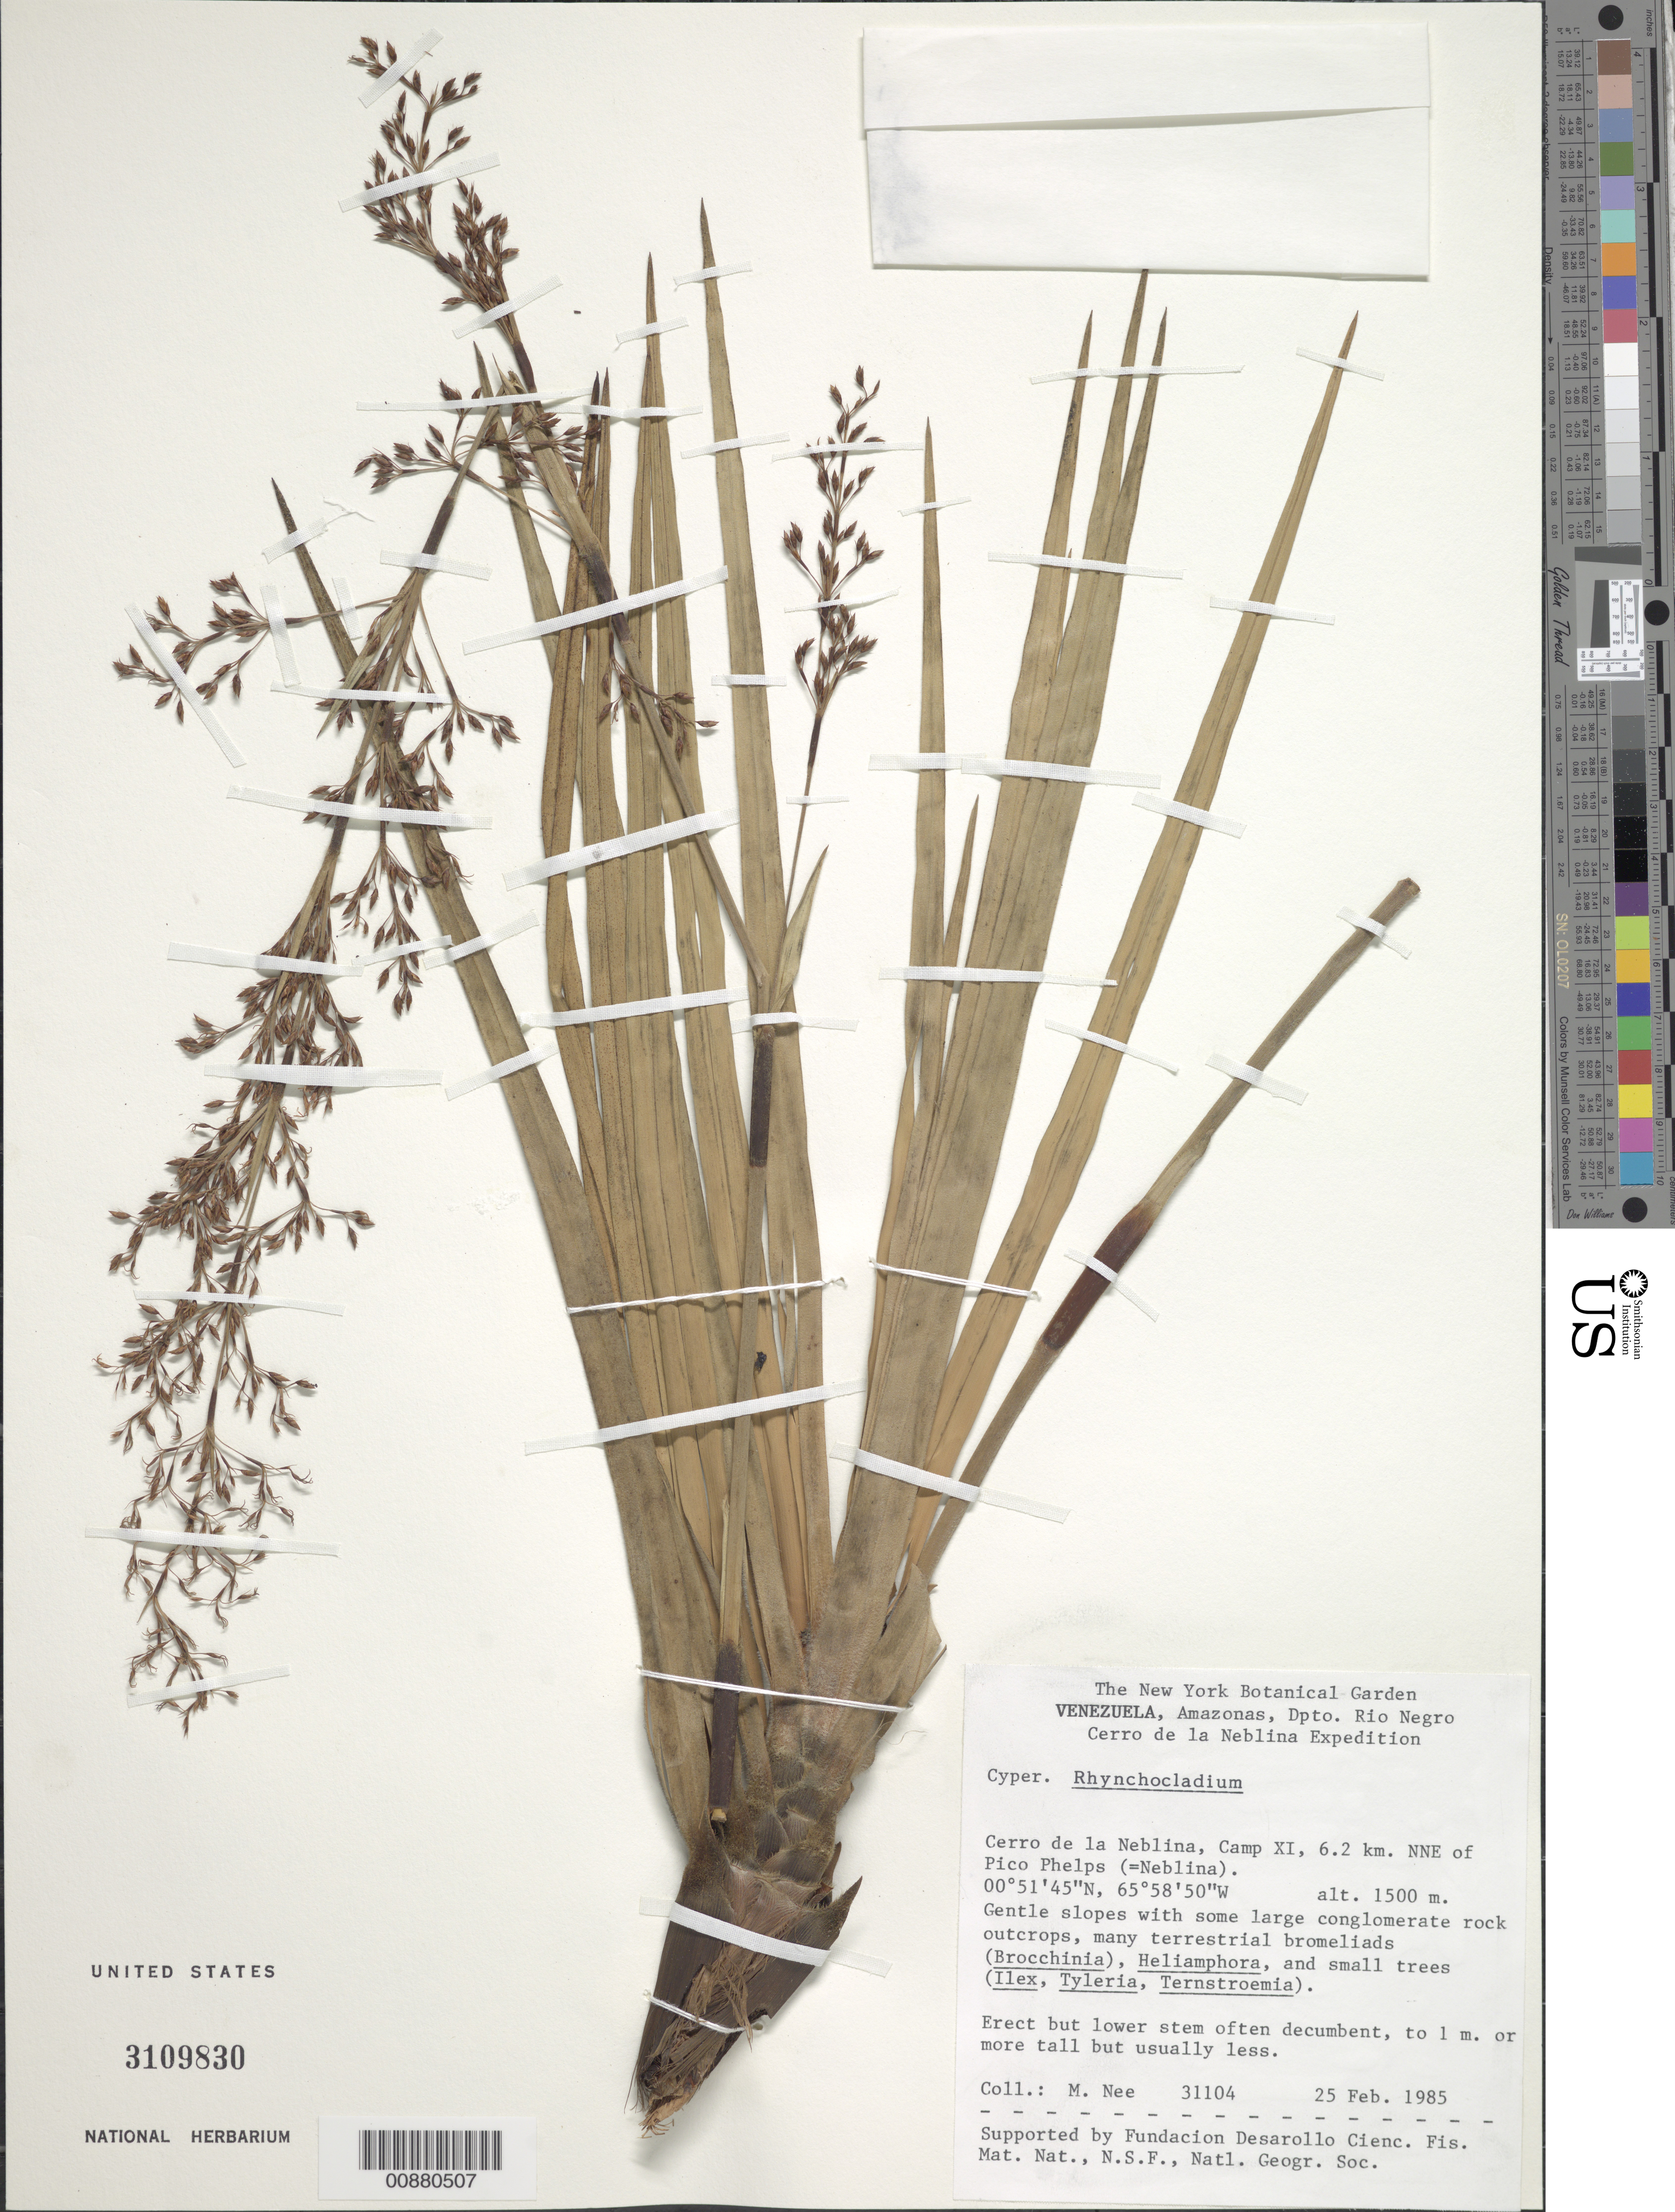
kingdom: Plantae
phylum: Tracheophyta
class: Liliopsida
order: Poales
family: Cyperaceae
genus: Cephalocarpus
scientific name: Cephalocarpus montanus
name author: (Ridley) S.M. Costa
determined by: Strong, Mark T., (BOT), Smithsonian Institution - National Museum of Natural History (UNITED STATES)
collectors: M. Nee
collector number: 31104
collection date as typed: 25-Feb-85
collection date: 1985-02-25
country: Venezuela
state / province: Amazonas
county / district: Río Negro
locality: Cerro de la Neblina, Camp XI, 6.2 km NNE of Pico Phelps (=Neblina)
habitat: Gentle slopes with some large conglomerate rock outcrops, with bromeliads and small trees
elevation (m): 1500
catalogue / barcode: US 3109830